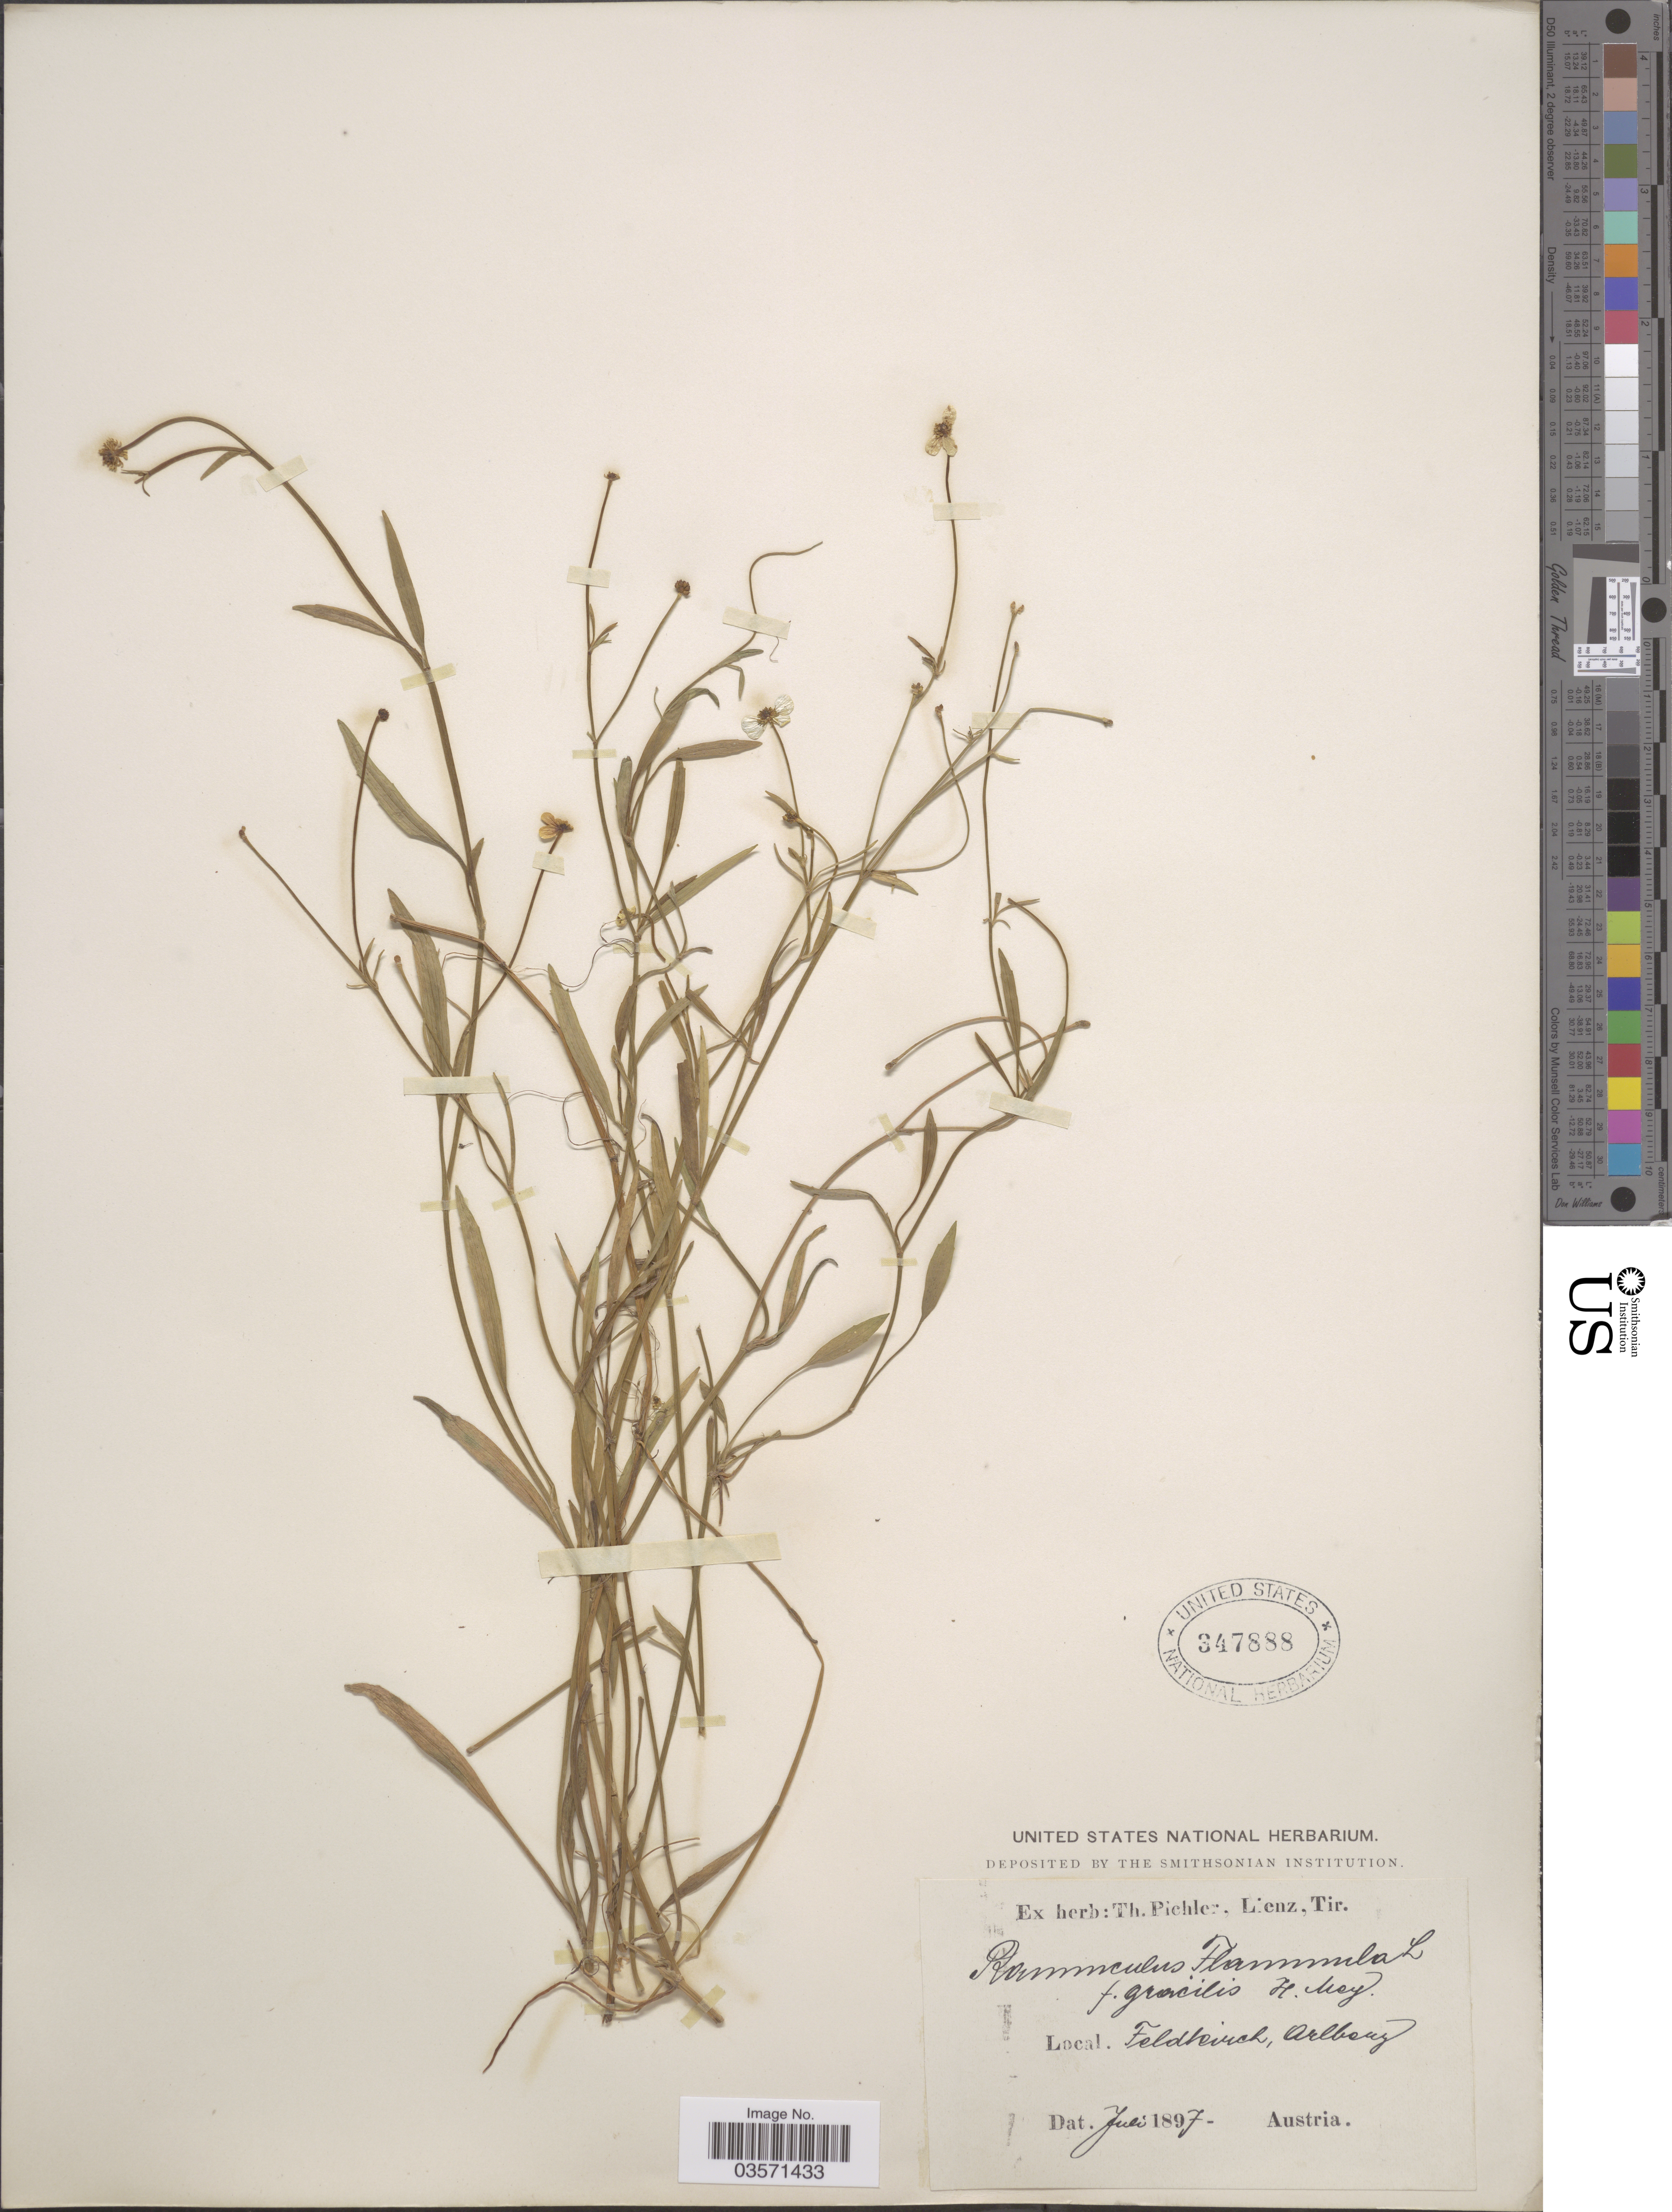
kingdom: Plantae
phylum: Tracheophyta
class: Magnoliopsida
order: Ranunculales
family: Ranunculaceae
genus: Ranunculus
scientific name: Ranunculus flammula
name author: L.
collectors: ex herb. T. Pichler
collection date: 1897-06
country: Austria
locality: Feldkirch, Arlberg.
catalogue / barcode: US 347888